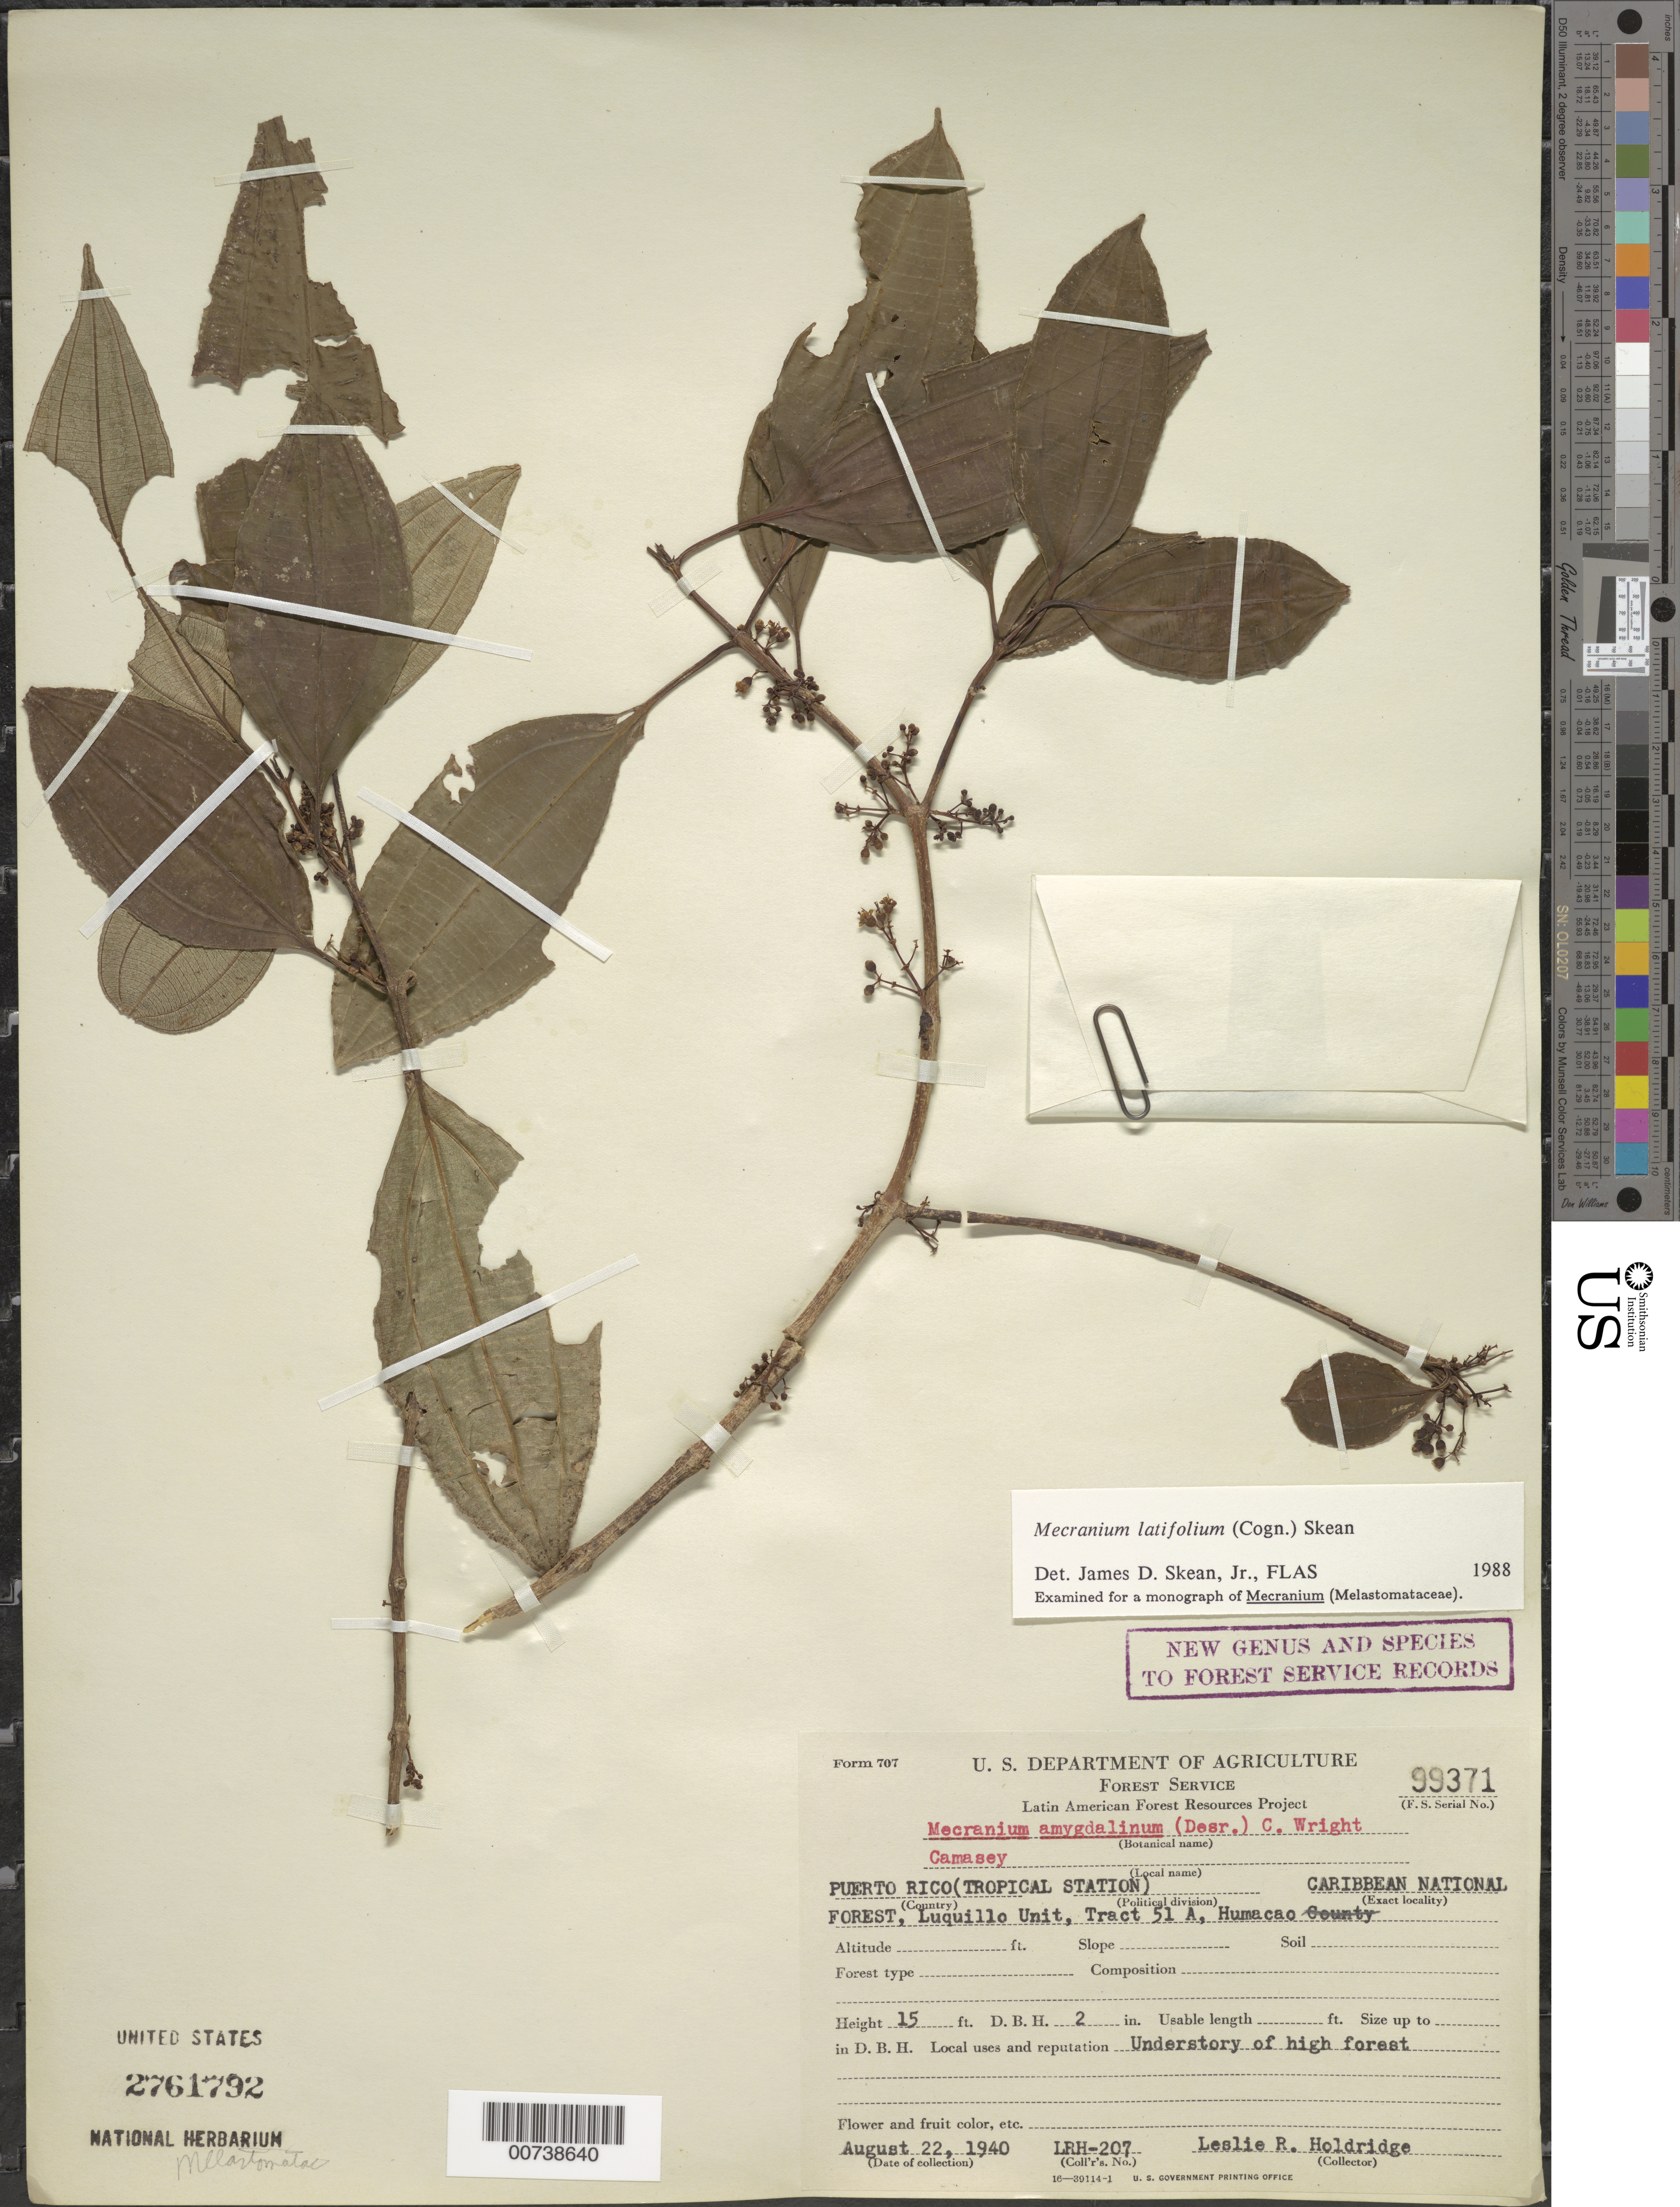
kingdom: Plantae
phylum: Tracheophyta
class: Magnoliopsida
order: Myrtales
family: Melastomataceae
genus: Mecranium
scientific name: Mecranium latifolium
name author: (Cogn.) Skean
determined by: Skean, J. D., Jr.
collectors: L. Holdridge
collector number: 207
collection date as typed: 22 Aug 1940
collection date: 1940-08-22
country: Puerto Rico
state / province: Humacao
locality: Caribbean National Forest, Luquillo Unit, tract 51 A, Humacao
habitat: Understory of high forest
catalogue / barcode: US 2761792